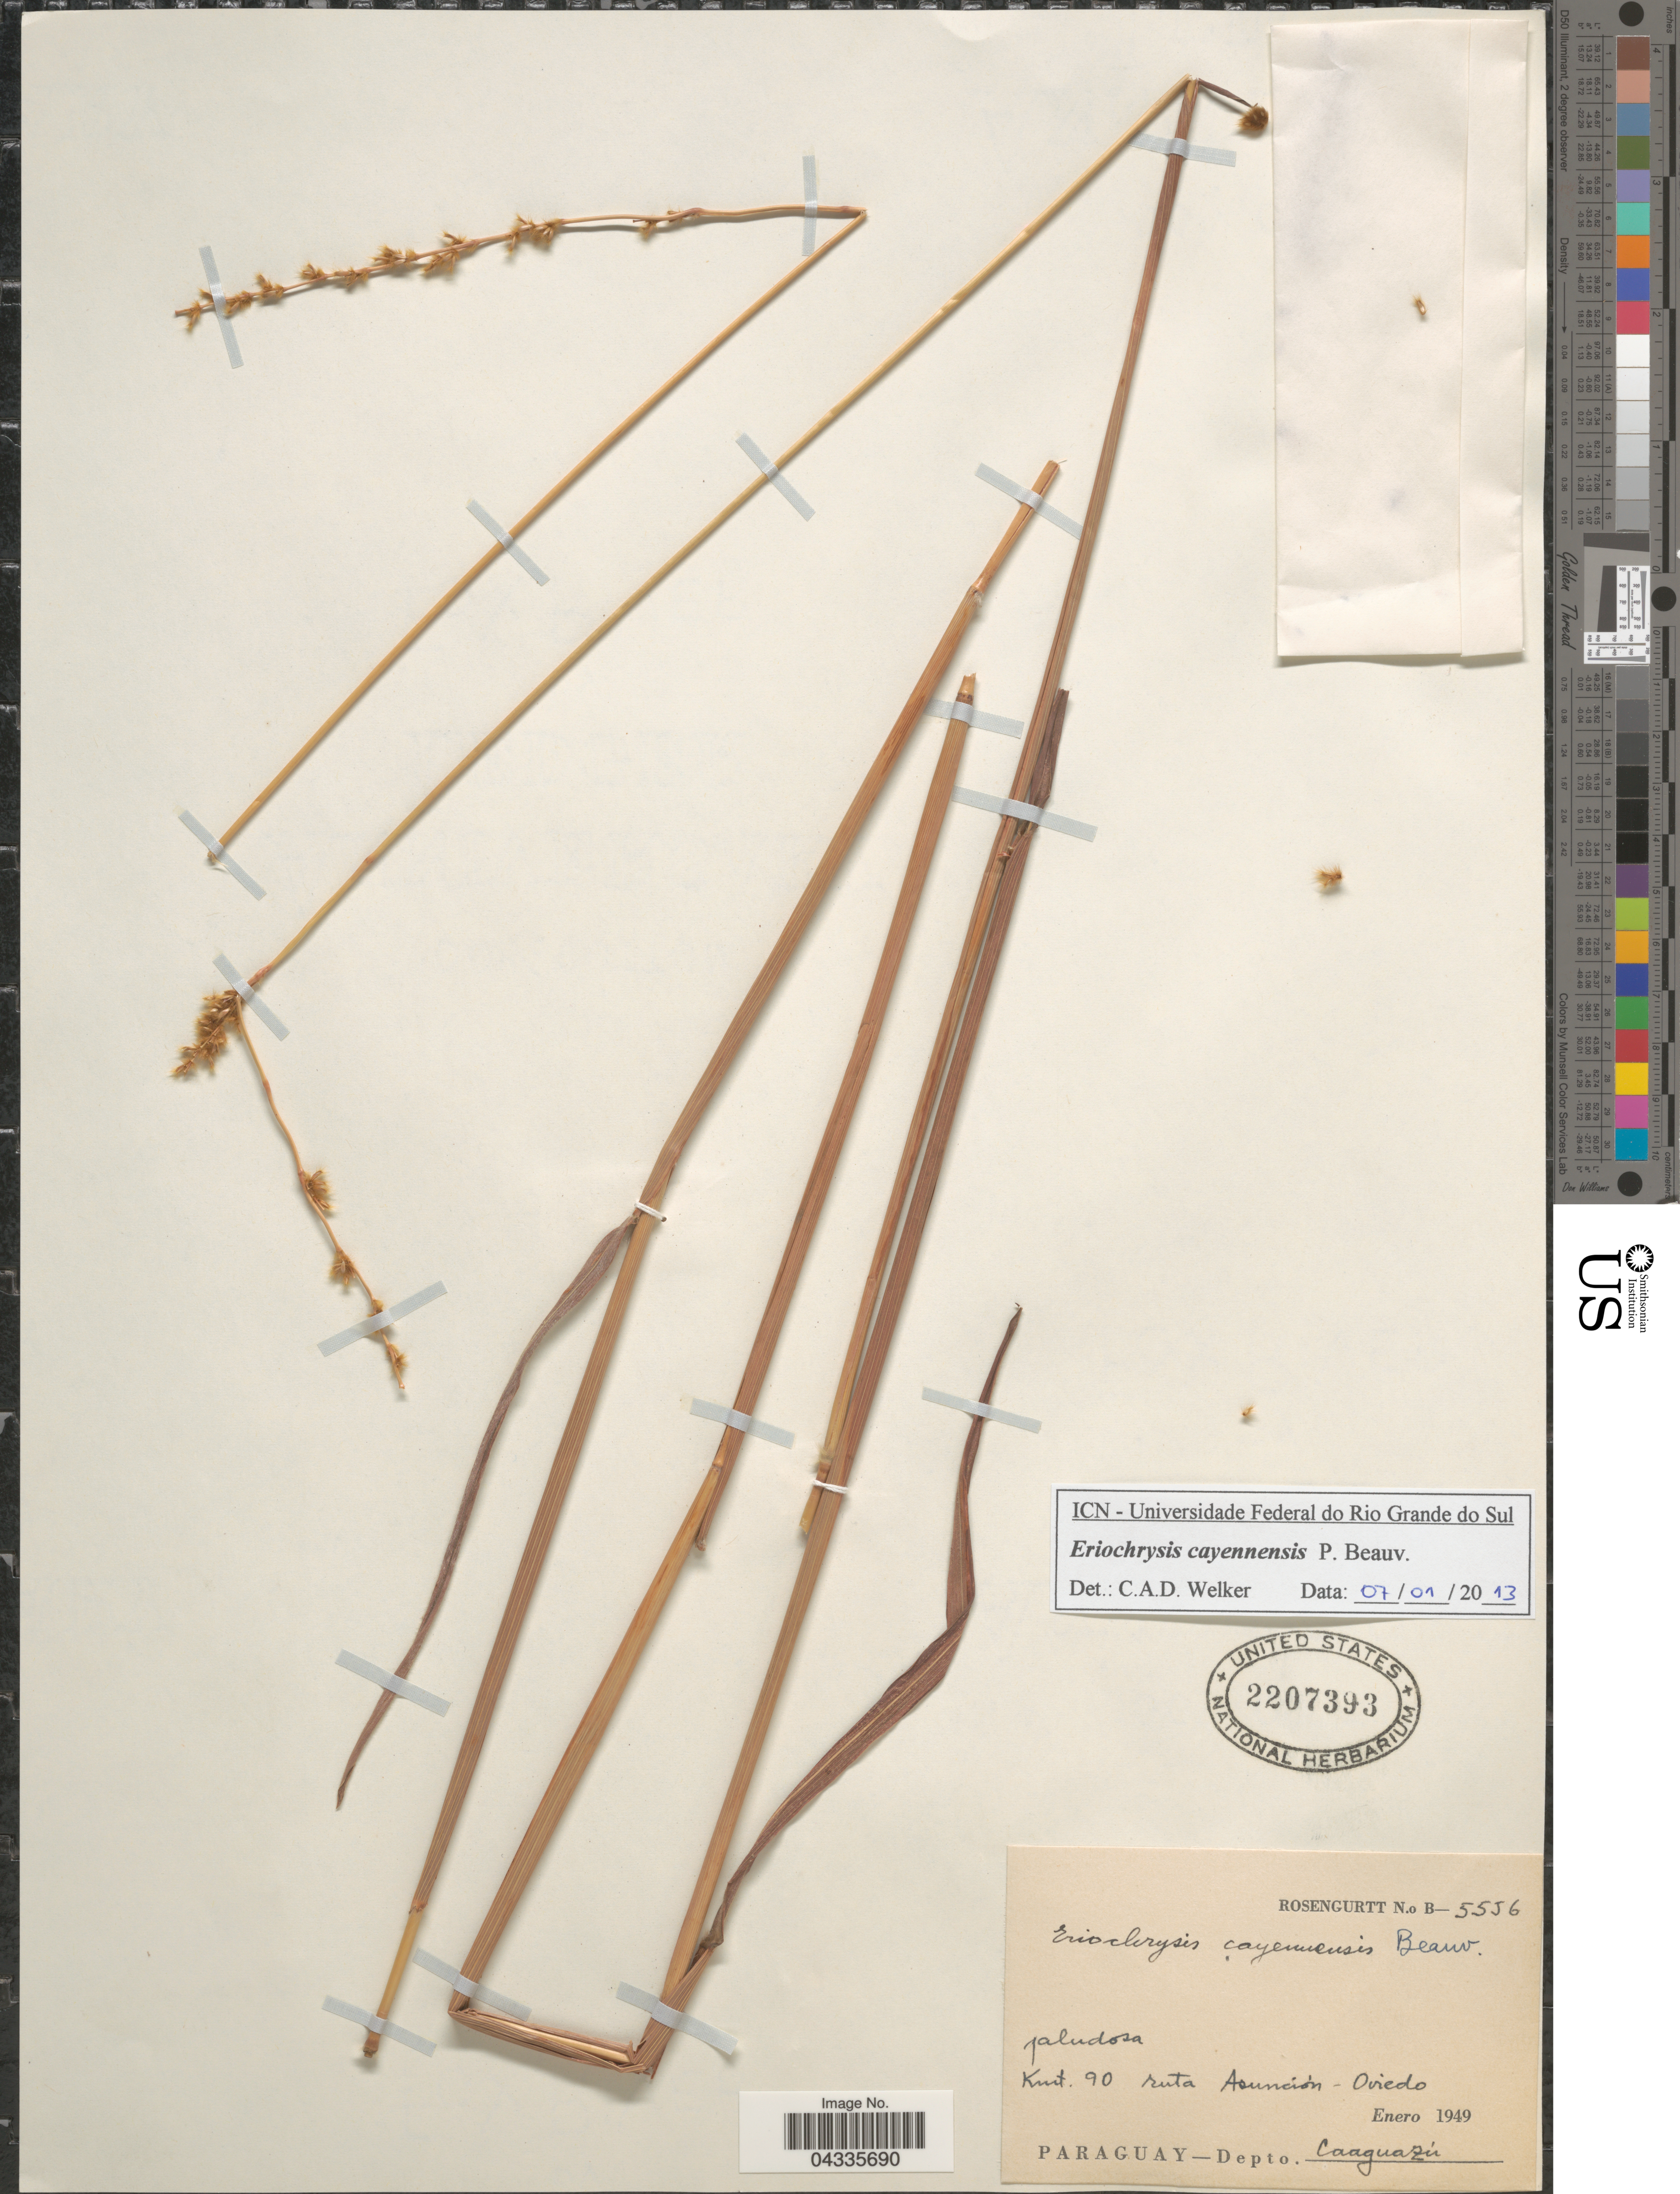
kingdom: Plantae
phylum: Tracheophyta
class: Liliopsida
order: Poales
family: Poaceae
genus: Eriochrysis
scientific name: Eriochrysis cayennensis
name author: P. Beauv.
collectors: Rosengurtt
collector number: B-5556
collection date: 1949-01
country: Paraguay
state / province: Caaguazu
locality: Kmt. 90 ruta Asunción- Oviedo. Depto Caaguazú.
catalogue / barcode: US 2207393